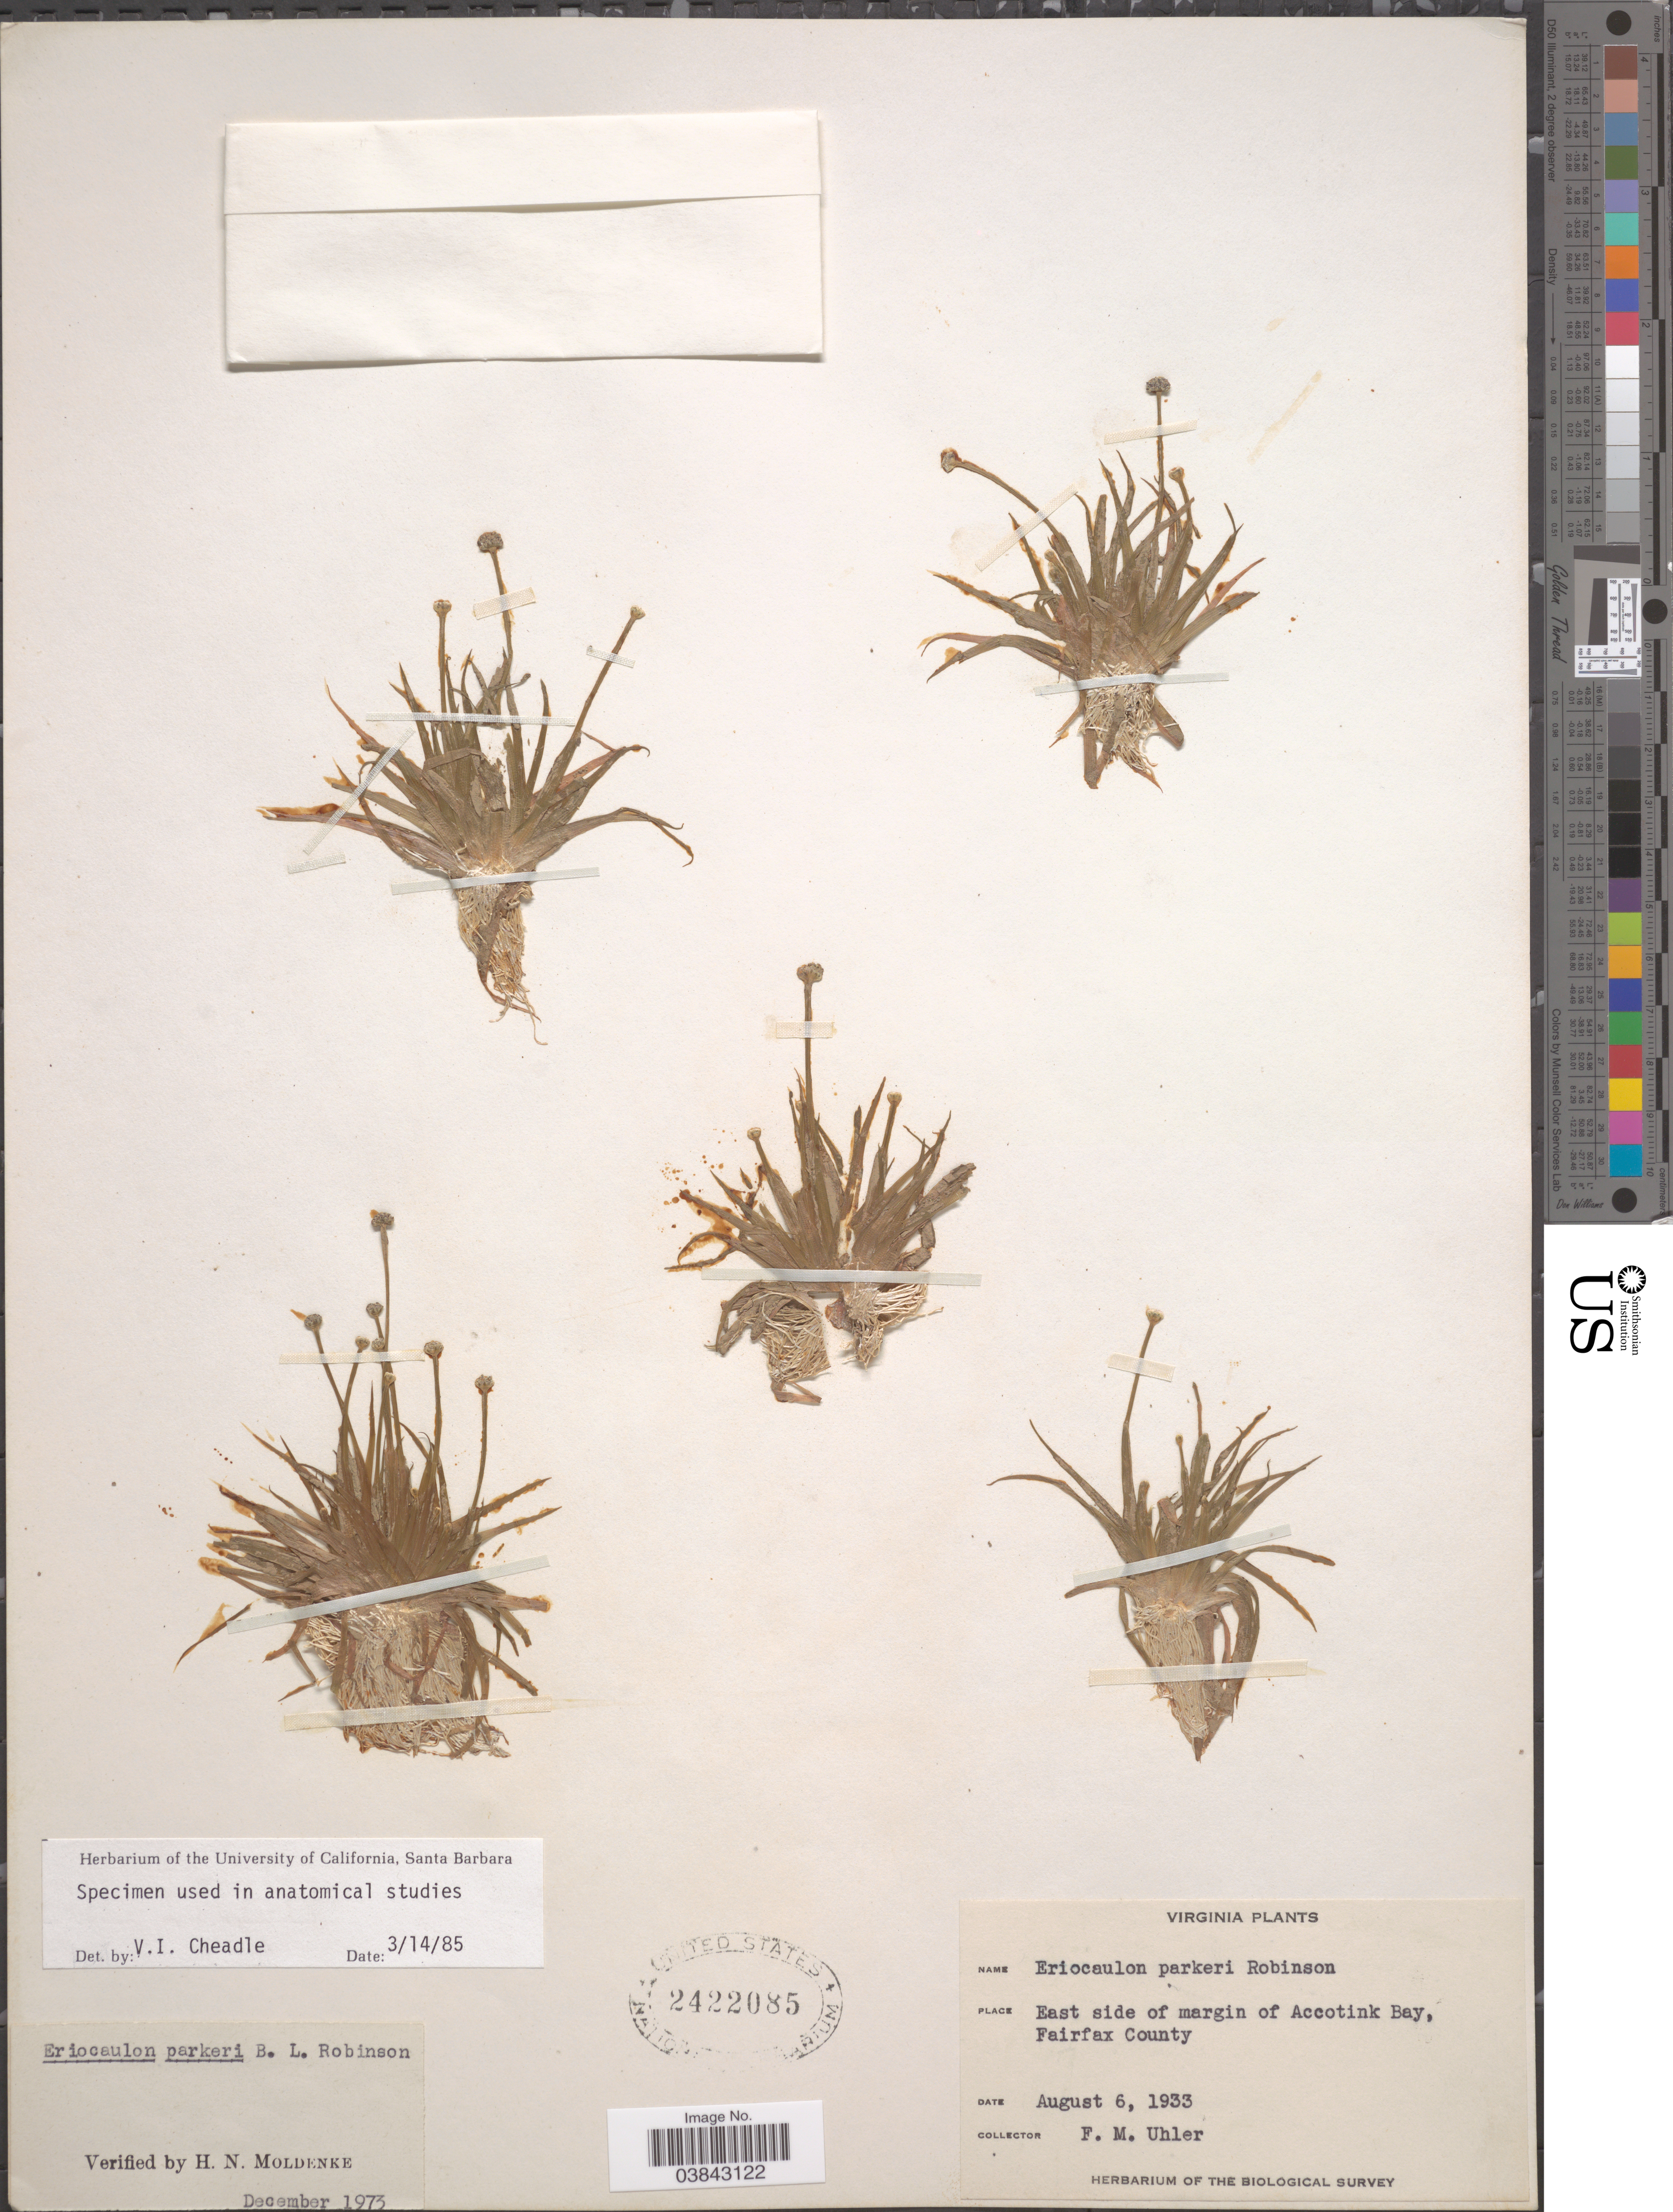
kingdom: Plantae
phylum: Tracheophyta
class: Liliopsida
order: Poales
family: Eriocaulaceae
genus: Eriocaulon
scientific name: Eriocaulon parkeri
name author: B.L. Rob.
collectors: F. M. Uhler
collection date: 1933-08-06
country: United States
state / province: Virginia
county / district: Fairfax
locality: East side of margin of Accotink Bay, Fairfax County.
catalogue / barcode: US 2422085